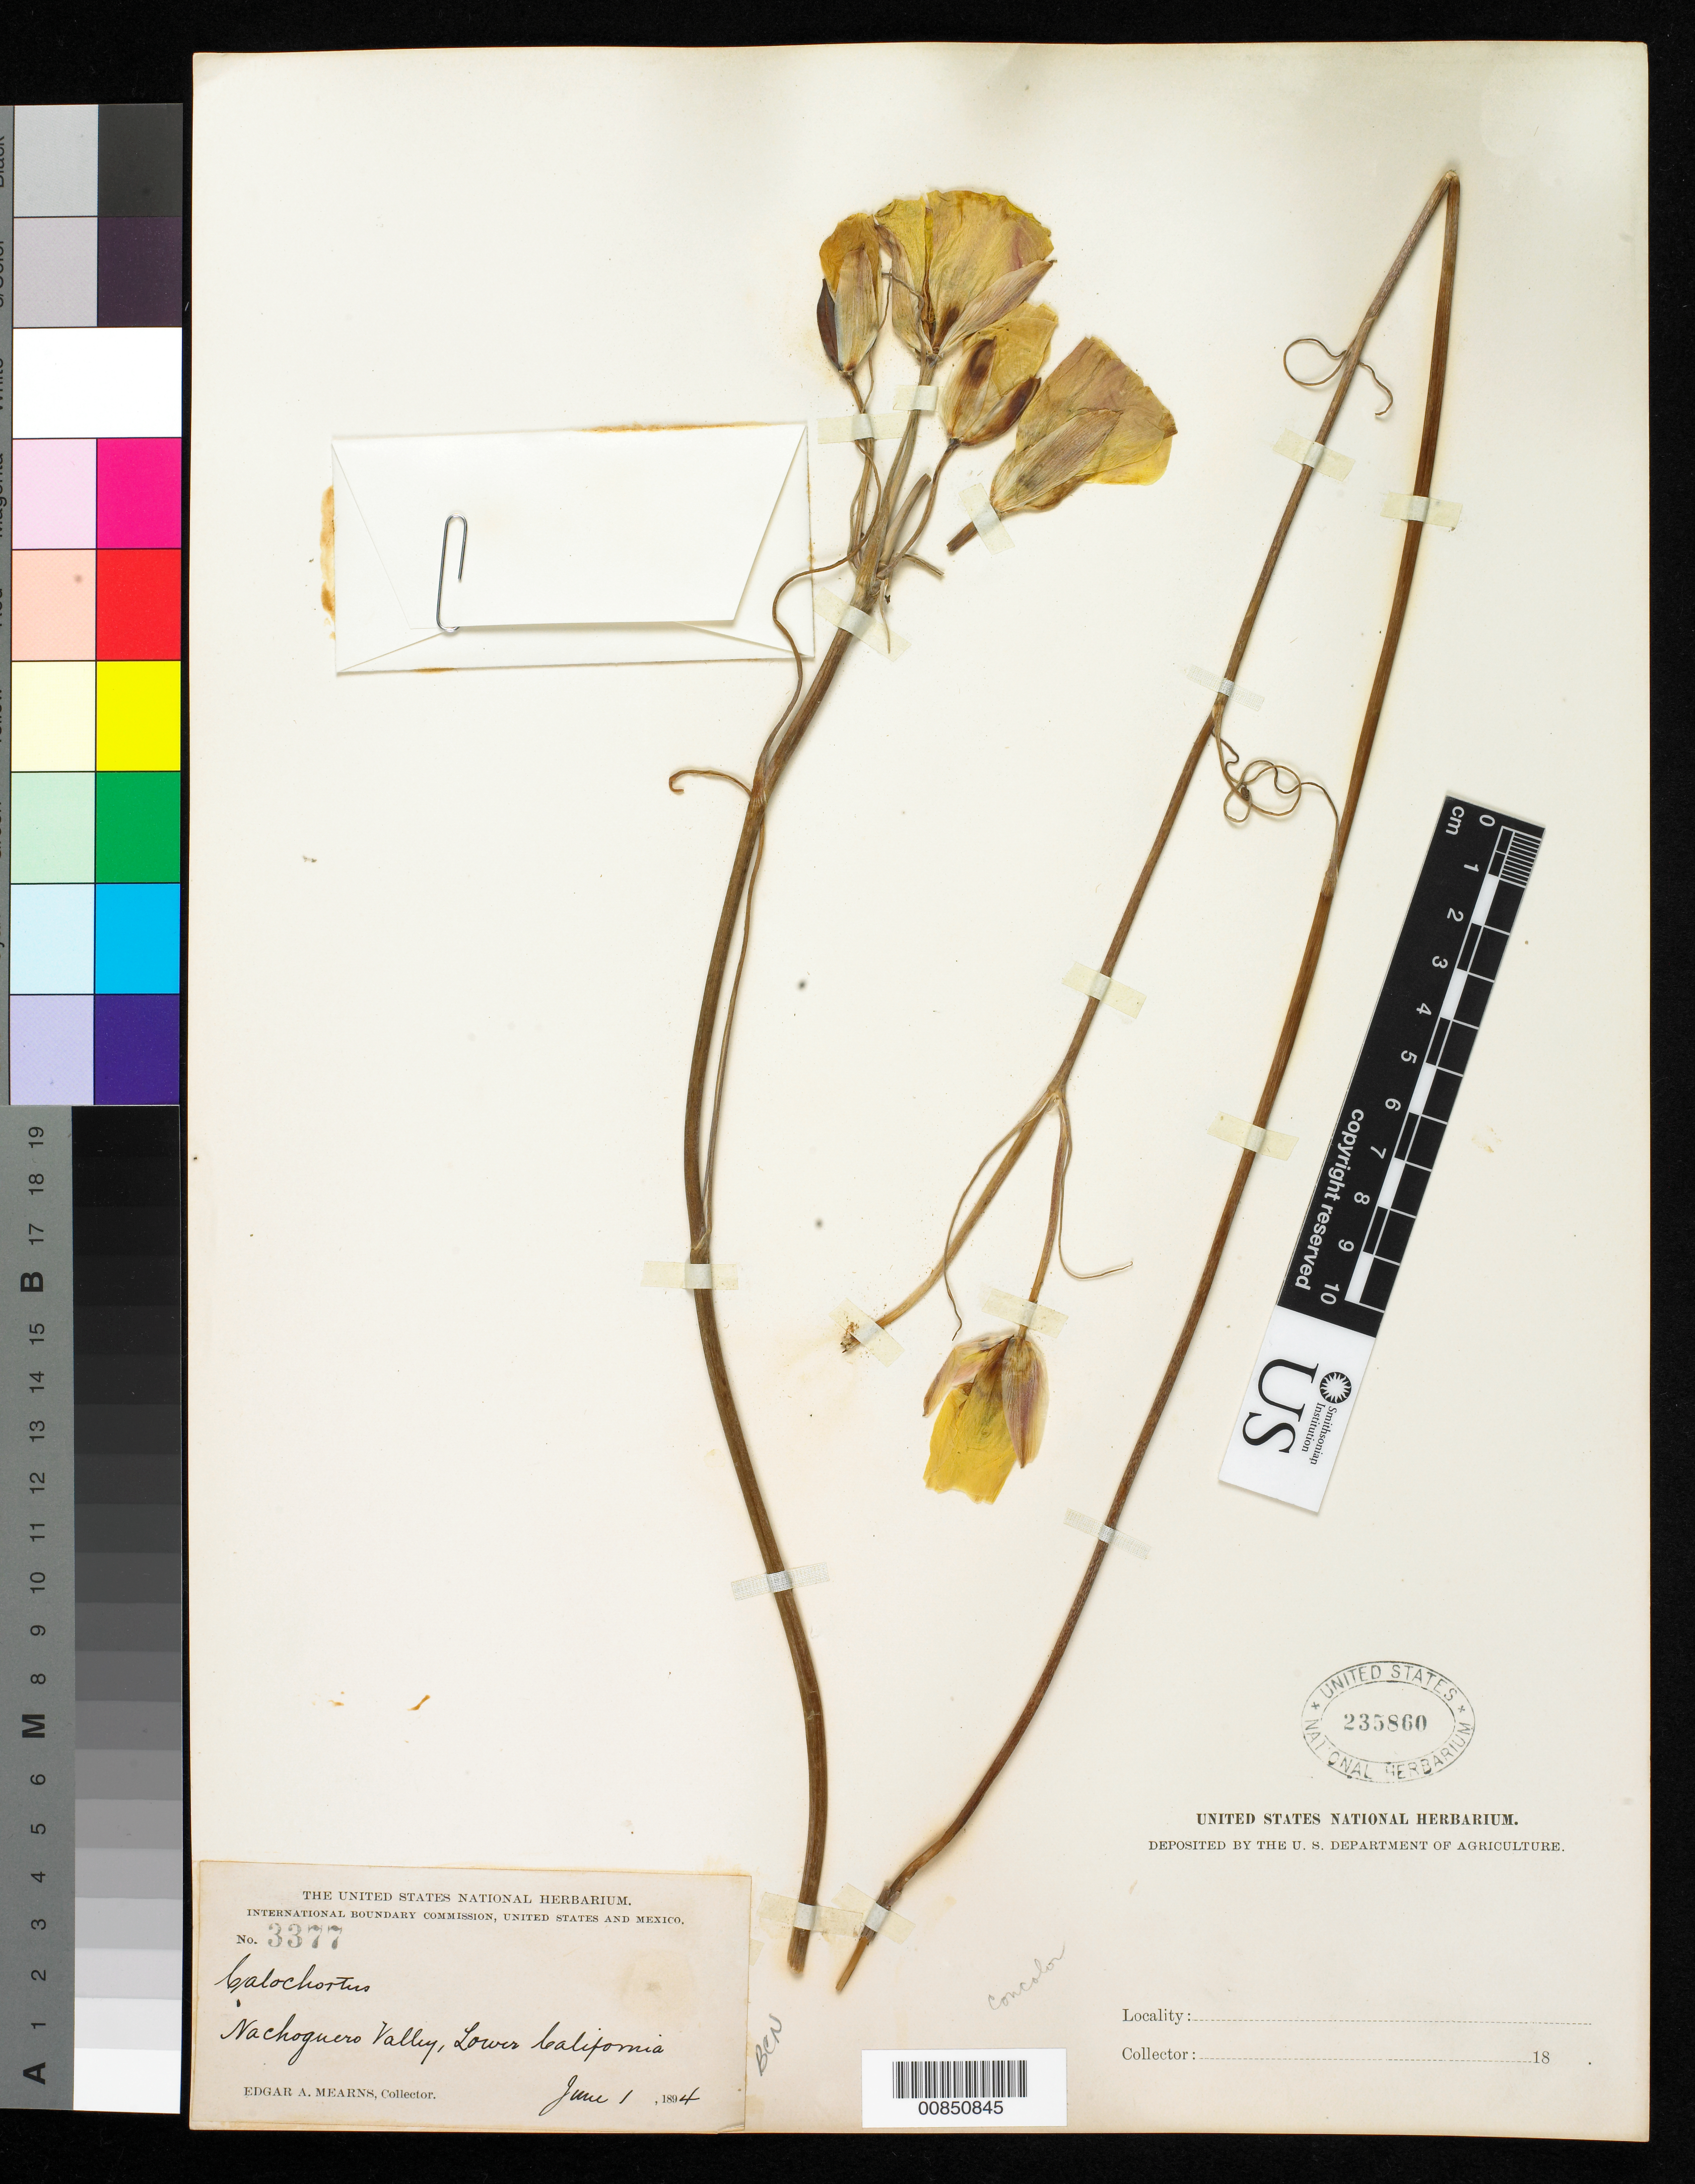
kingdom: Plantae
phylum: Tracheophyta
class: Liliopsida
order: Liliales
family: Liliaceae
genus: Calochortus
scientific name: Calochortus concolor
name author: (Baker) Purdy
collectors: E. A. Mearns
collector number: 3377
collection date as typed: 01 Jun 1894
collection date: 1894-06-01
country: Mexico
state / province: Baja California Norte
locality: Nachoguero Valley, Baja California.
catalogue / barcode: US 235860